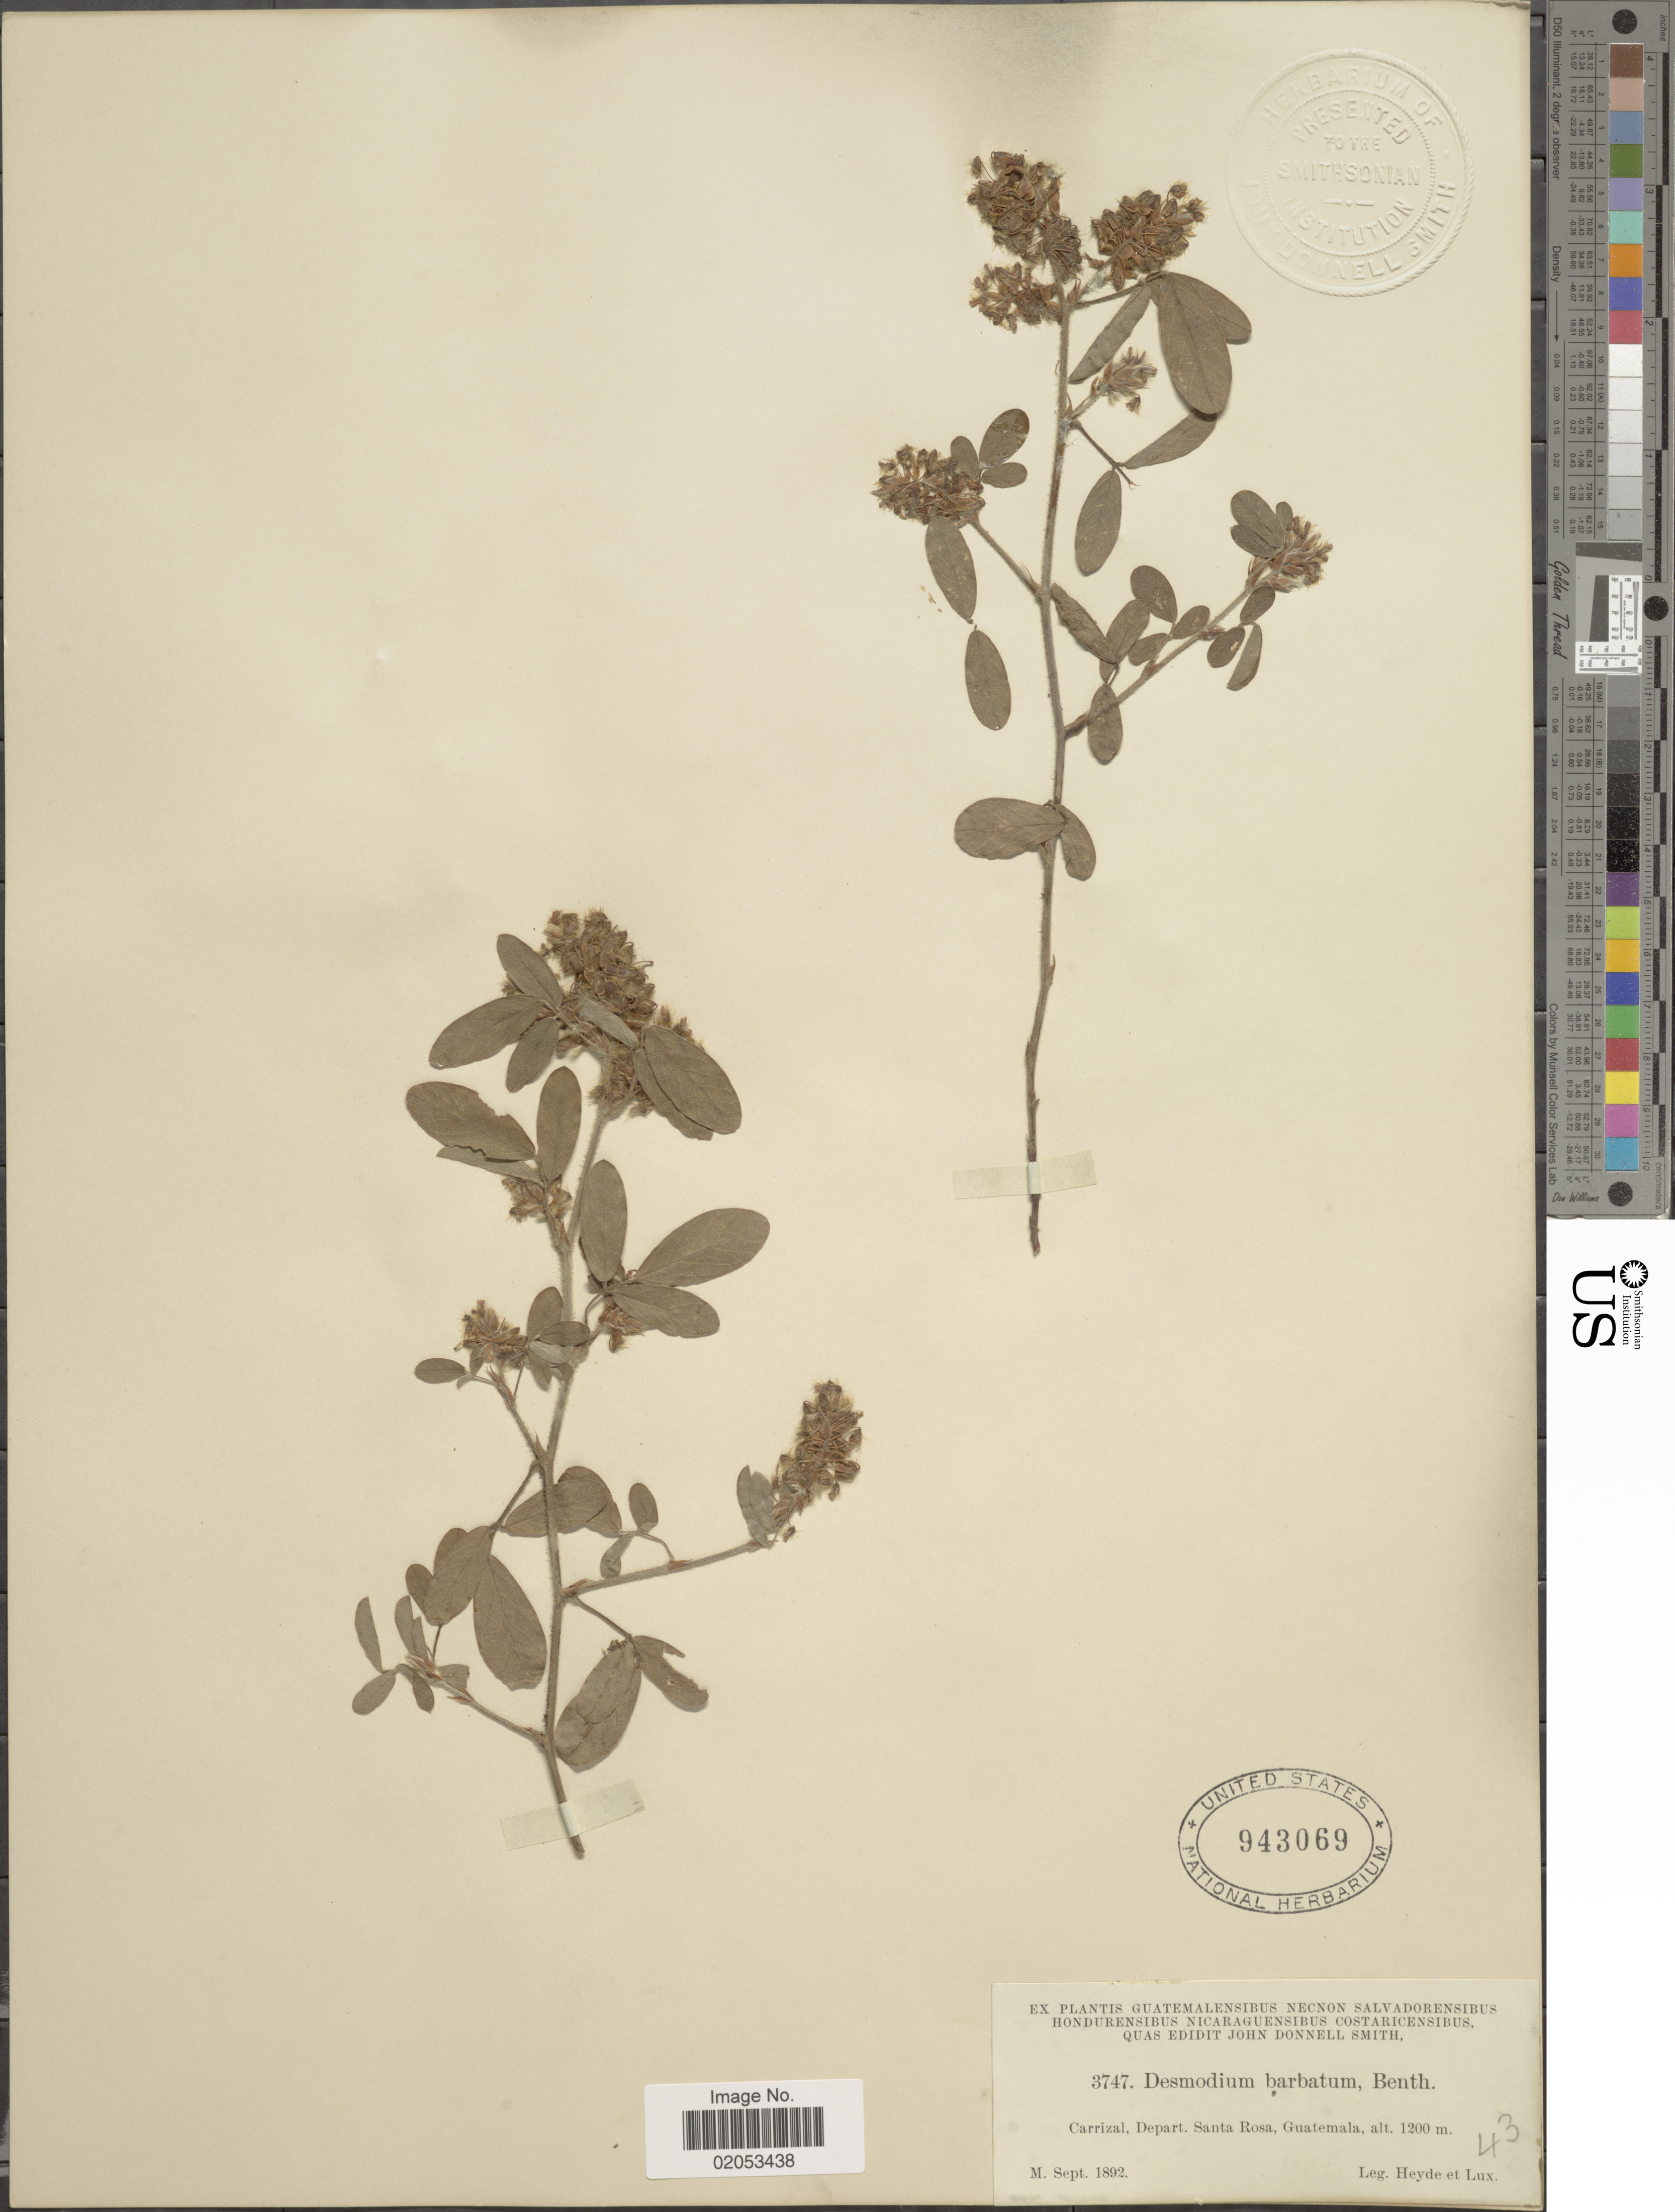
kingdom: Plantae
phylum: Tracheophyta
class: Magnoliopsida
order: Fabales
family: Fabaceae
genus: Grona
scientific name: Grona barbata var. barbata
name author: (L.) H. Ohashi & K. Ohashi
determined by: Strong, Mark T., (BOT), Smithsonian Institution - National Museum of Natural History (UNITED STATES)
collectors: Heyde & Lux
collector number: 3747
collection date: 1892-09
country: Guatemala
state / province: Santa Rosa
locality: Carrizal, Depart. Santa Rosa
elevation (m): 1200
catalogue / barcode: US 943069